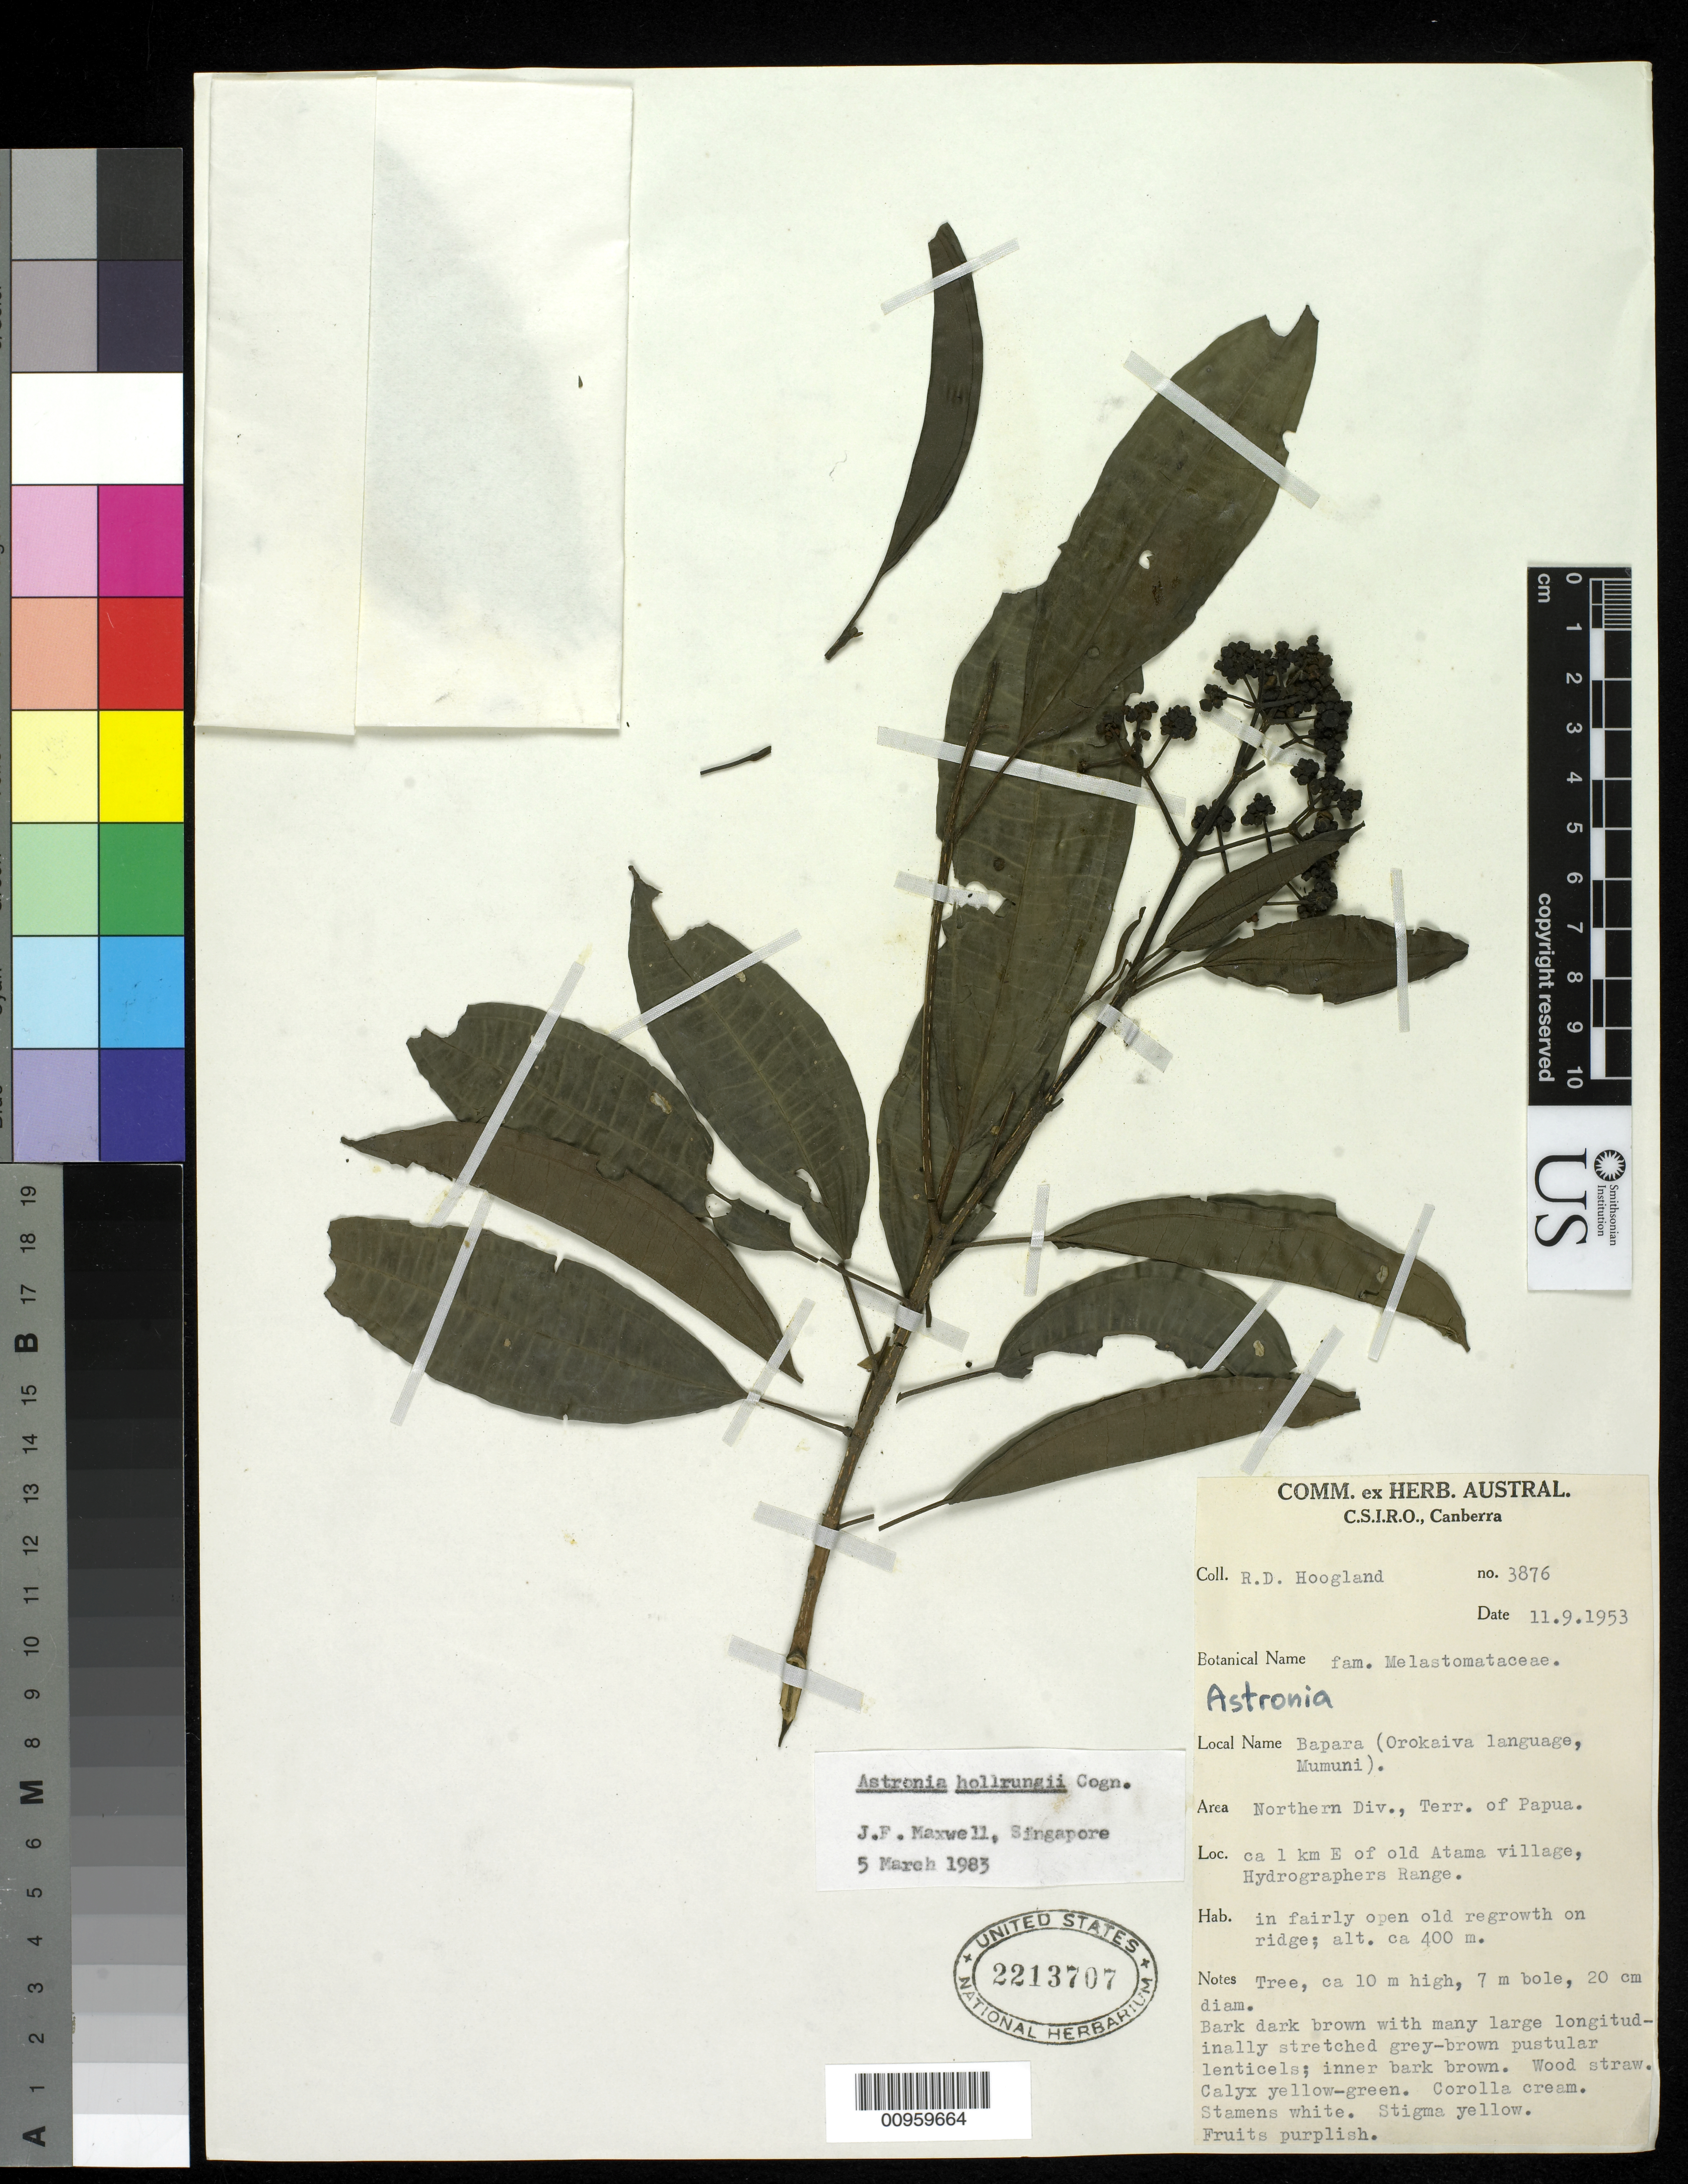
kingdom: Plantae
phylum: Tracheophyta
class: Magnoliopsida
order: Myrtales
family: Melastomataceae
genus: Astronia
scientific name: Astronia hollrungii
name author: Cogn.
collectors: R. D. Hoogland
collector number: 3876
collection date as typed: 11 Sep 1953 or 09 Nov 1953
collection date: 1953-09-11 or 1953-11-09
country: Papua New Guinea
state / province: Northern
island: New Guinea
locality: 1 km E of old Atama Village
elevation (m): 400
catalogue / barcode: US 2213707